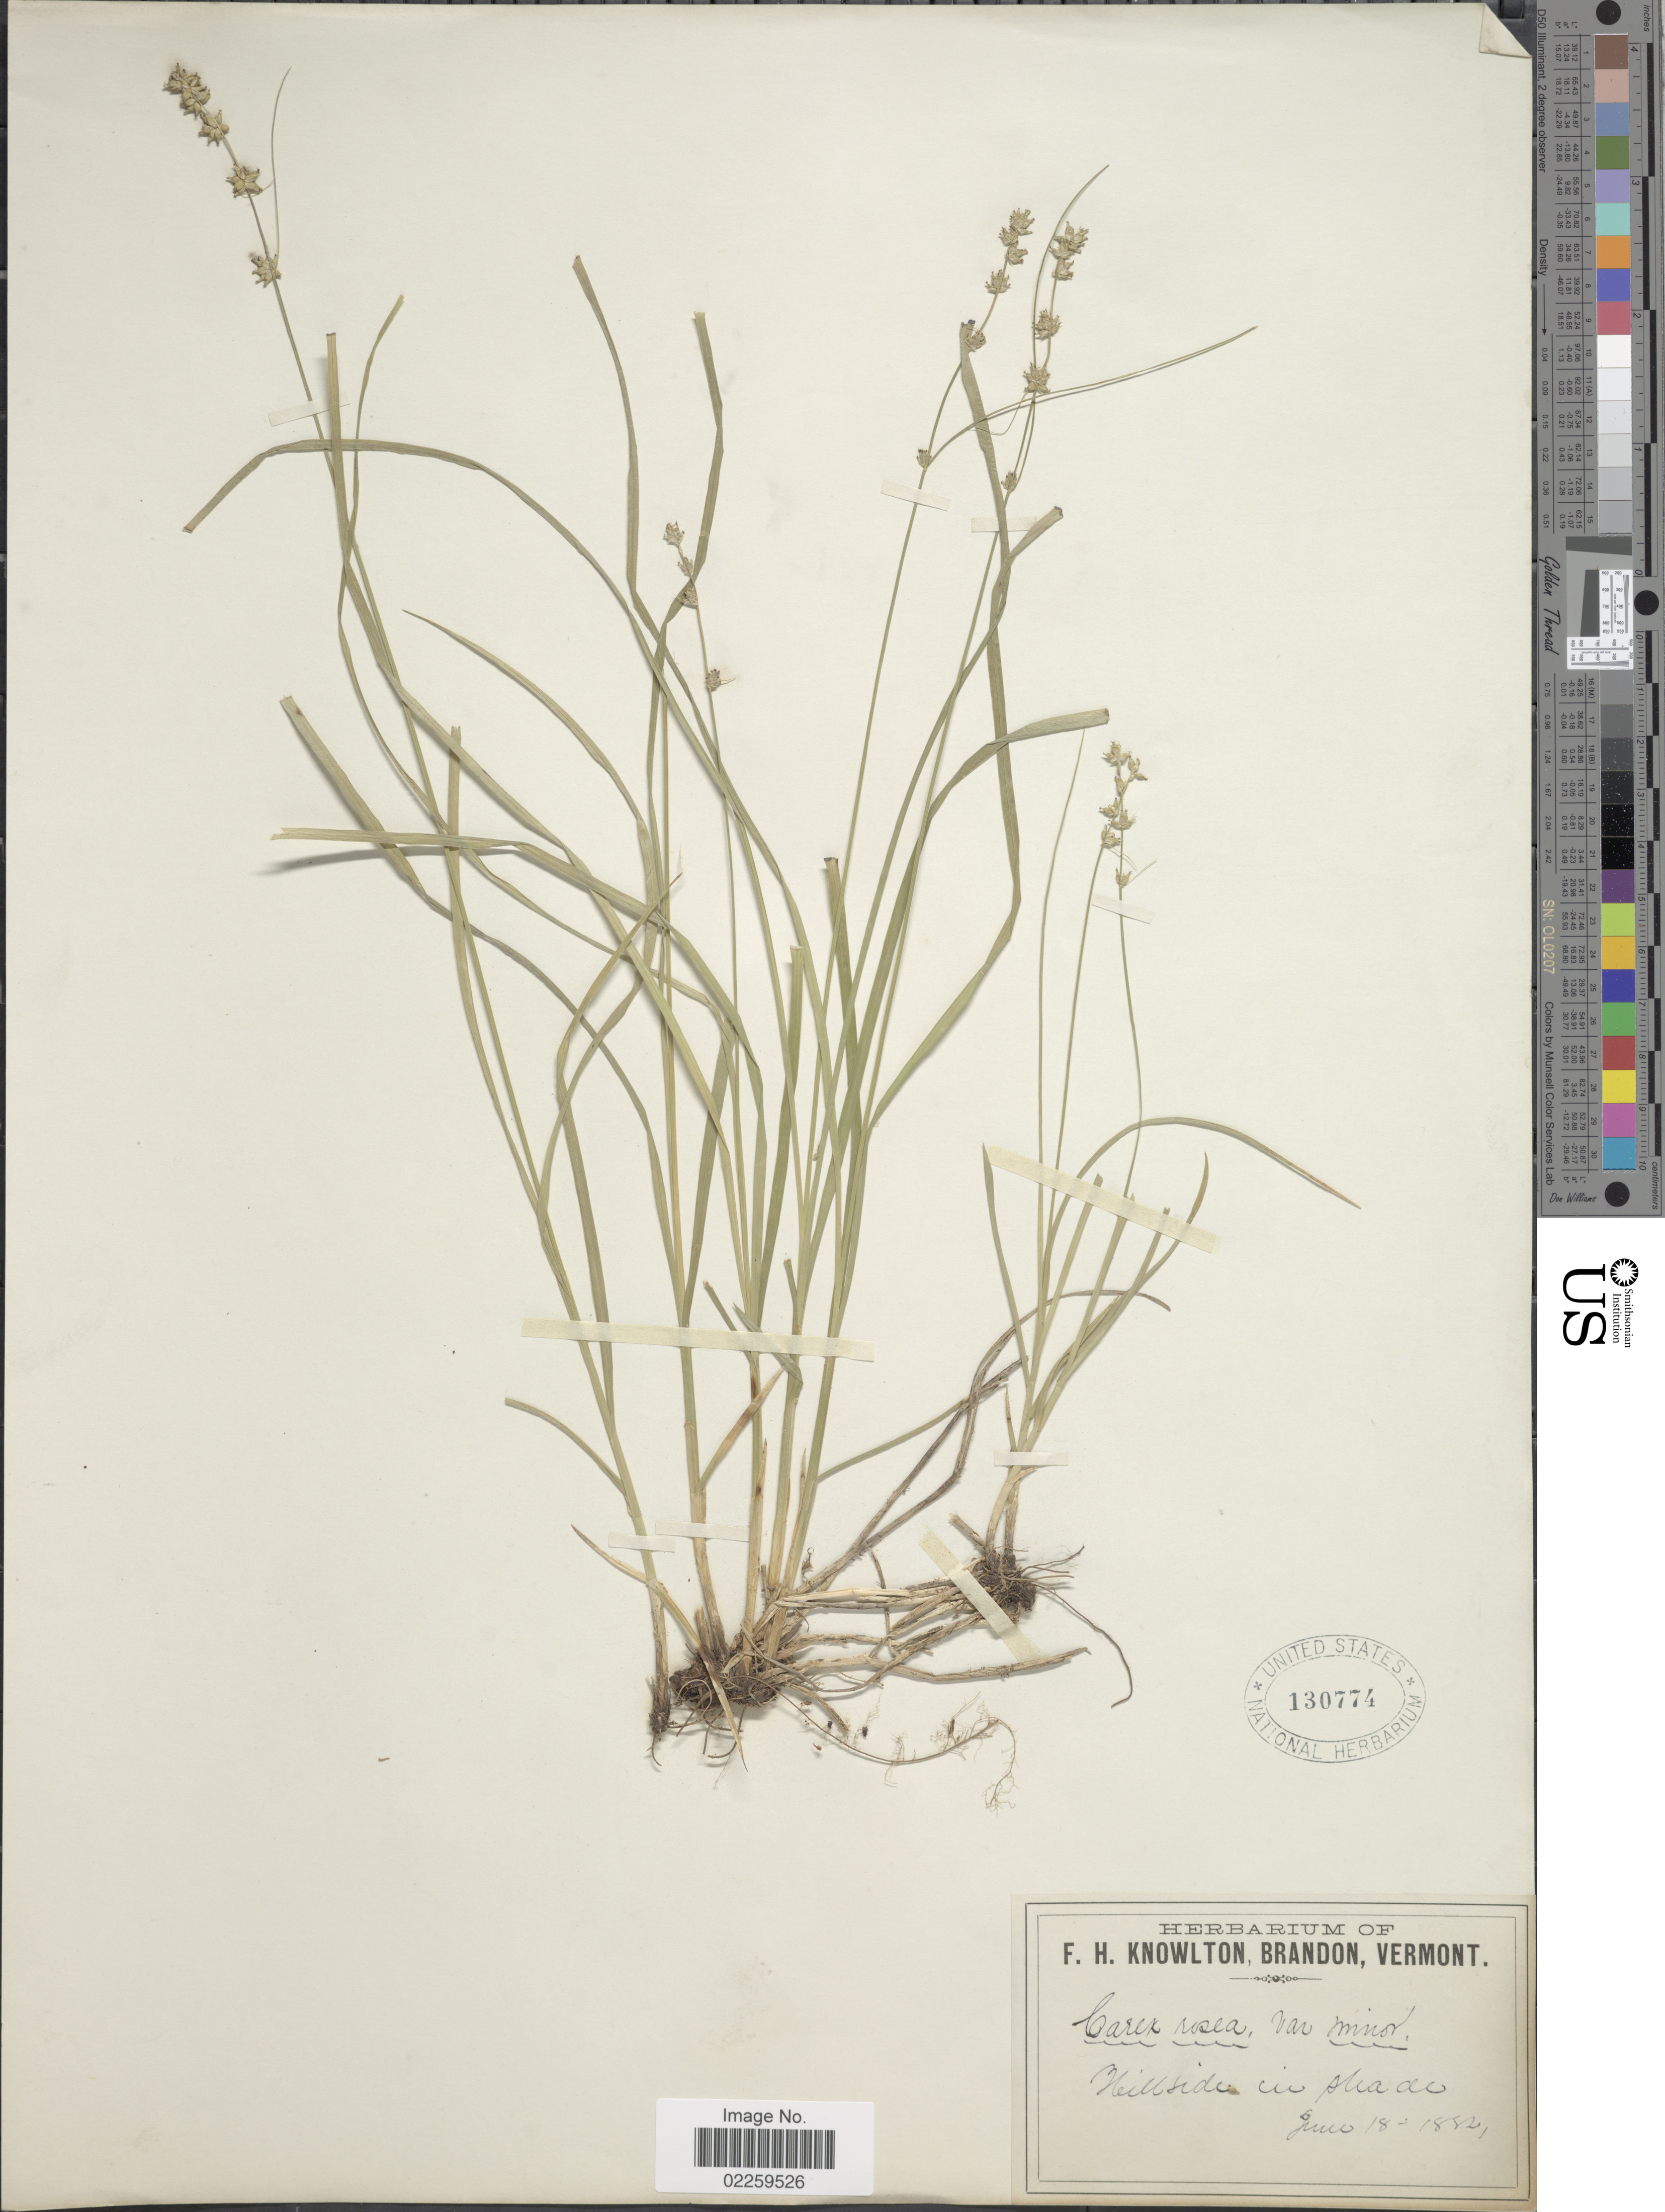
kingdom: Plantae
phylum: Tracheophyta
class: Liliopsida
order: Poales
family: Cyperaceae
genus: Carex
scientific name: Carex radiata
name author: (Wahlenb.) Small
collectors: ex herb. F.H. Knowlton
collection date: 1882-06-18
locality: Hillside in shade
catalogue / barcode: US 130774